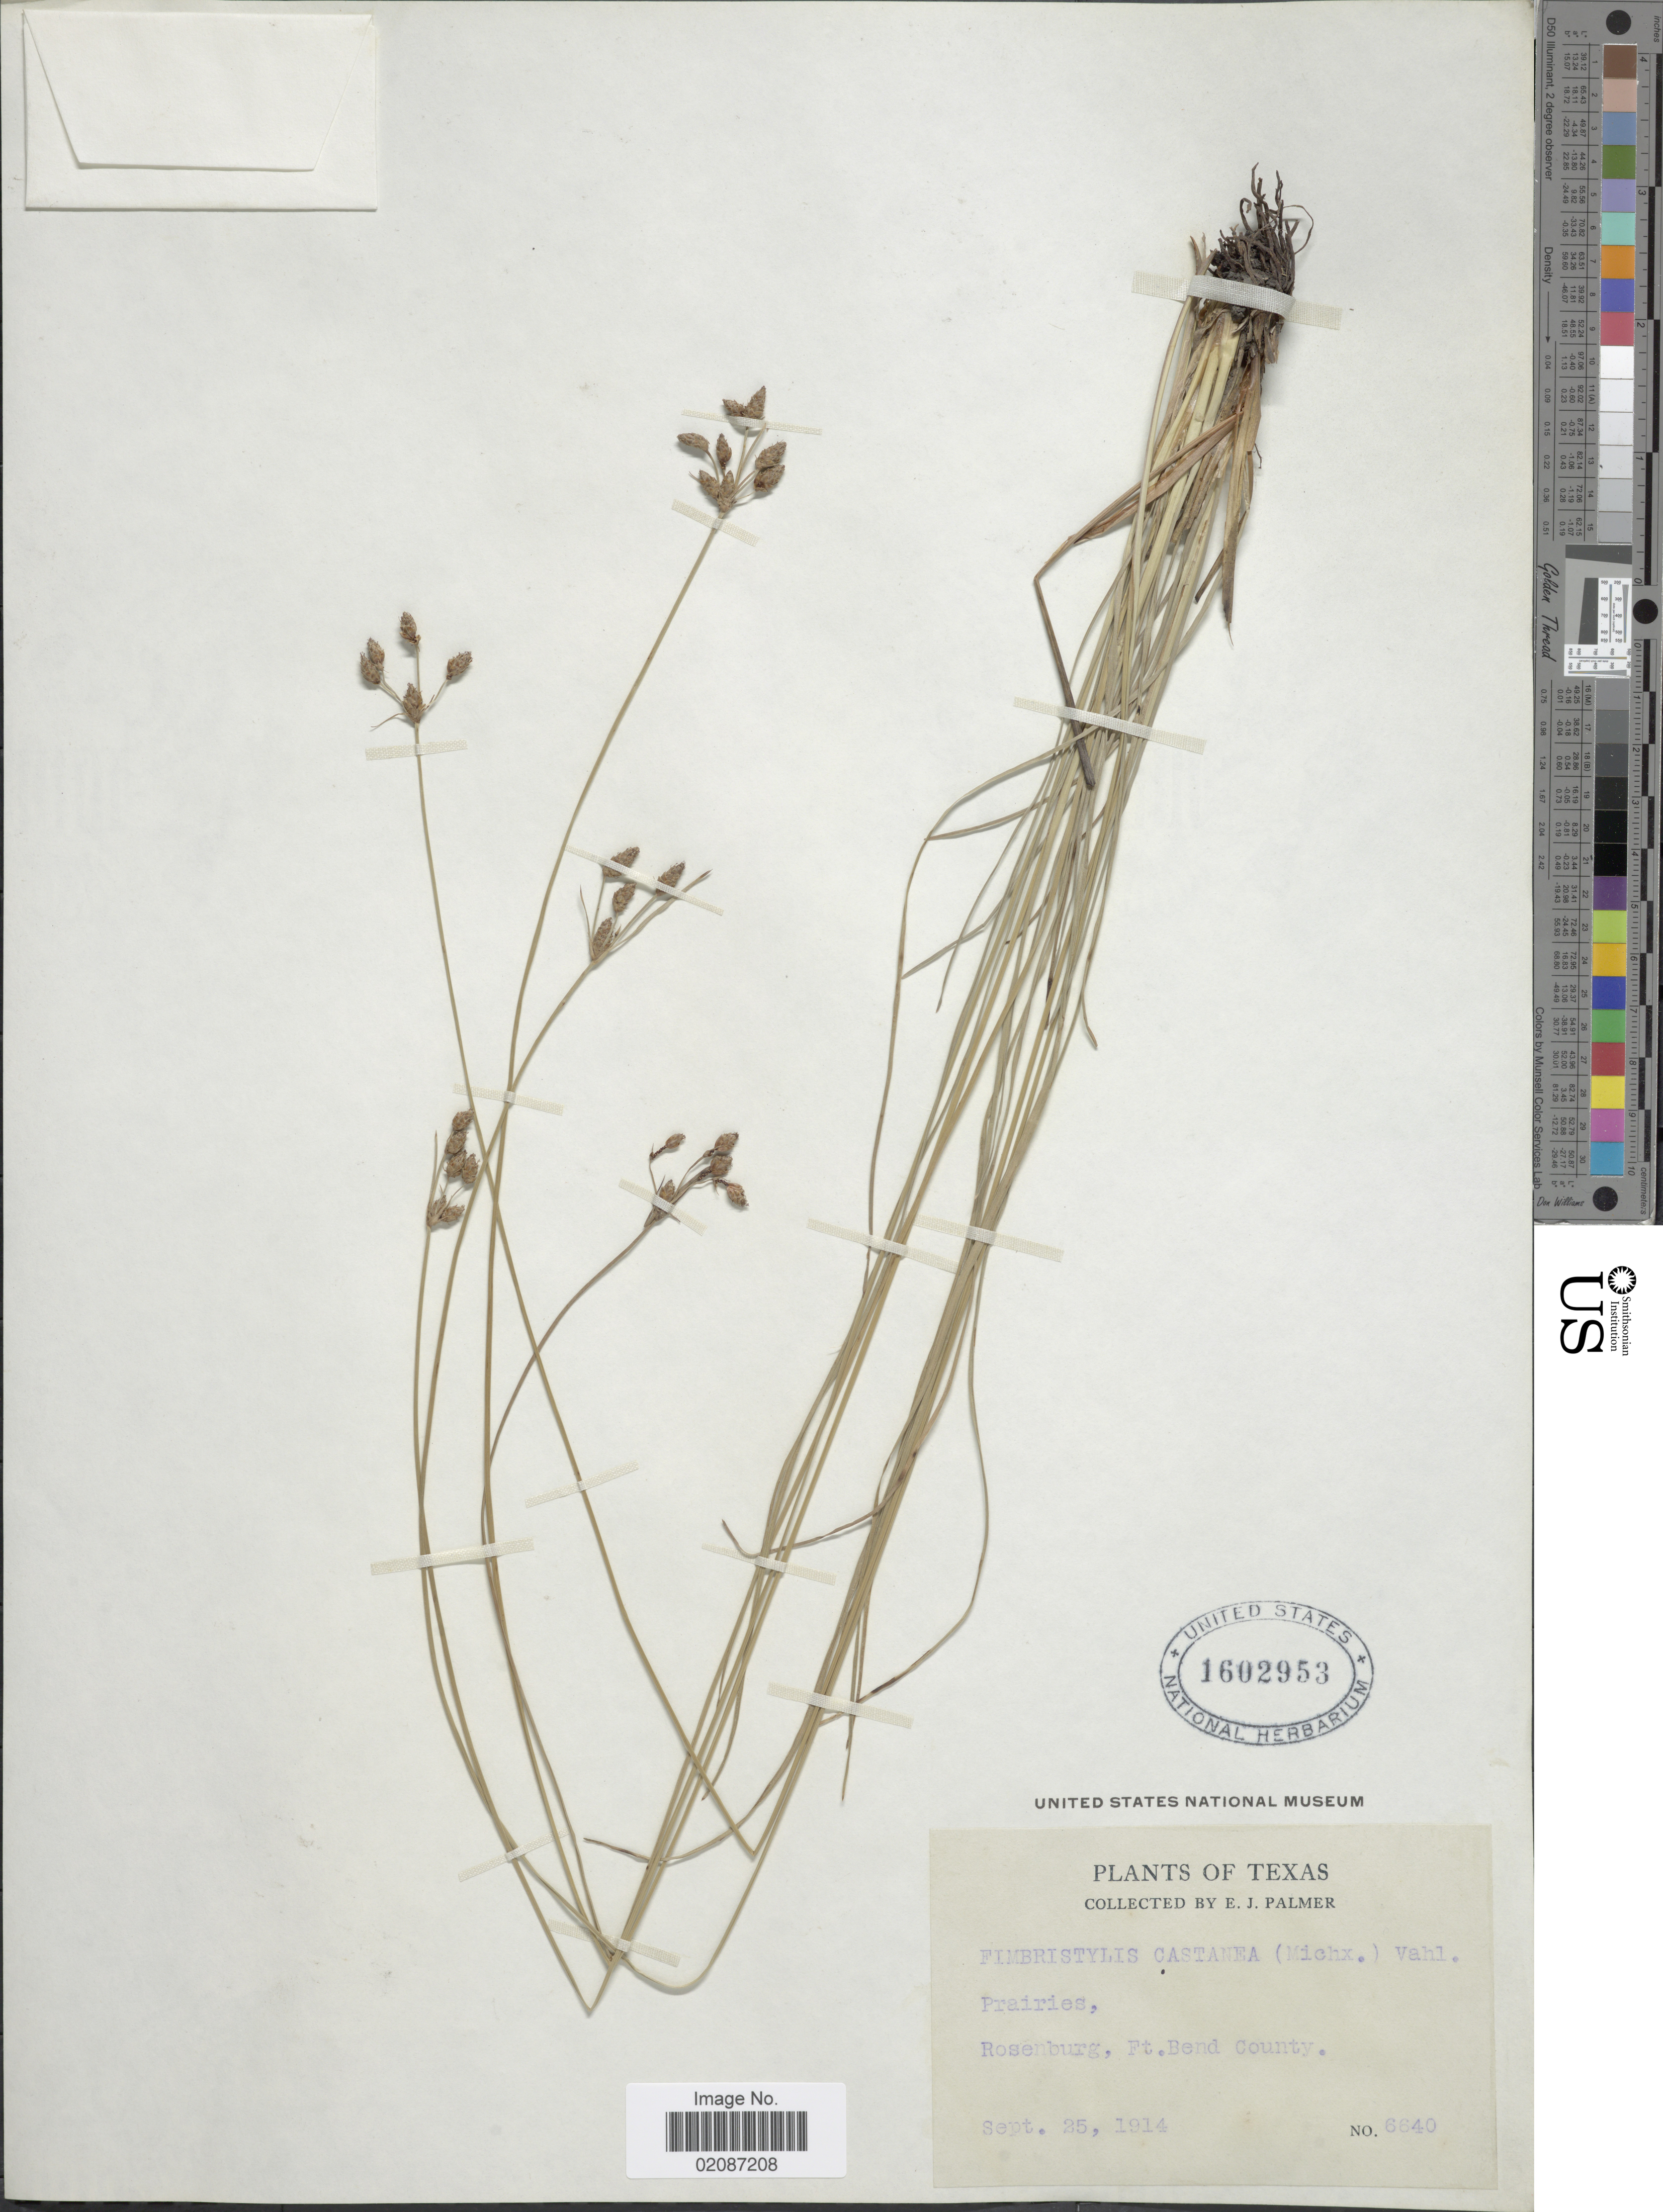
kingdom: Plantae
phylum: Tracheophyta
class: Liliopsida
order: Poales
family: Cyperaceae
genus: Fimbristylis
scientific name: Fimbristylis spadicea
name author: (L.) Vahl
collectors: E. J. Palmer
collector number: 6640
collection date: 1914-09-25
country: United States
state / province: Texas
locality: Prairies, Rosenburg, Ft. Bend County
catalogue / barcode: US 1602953